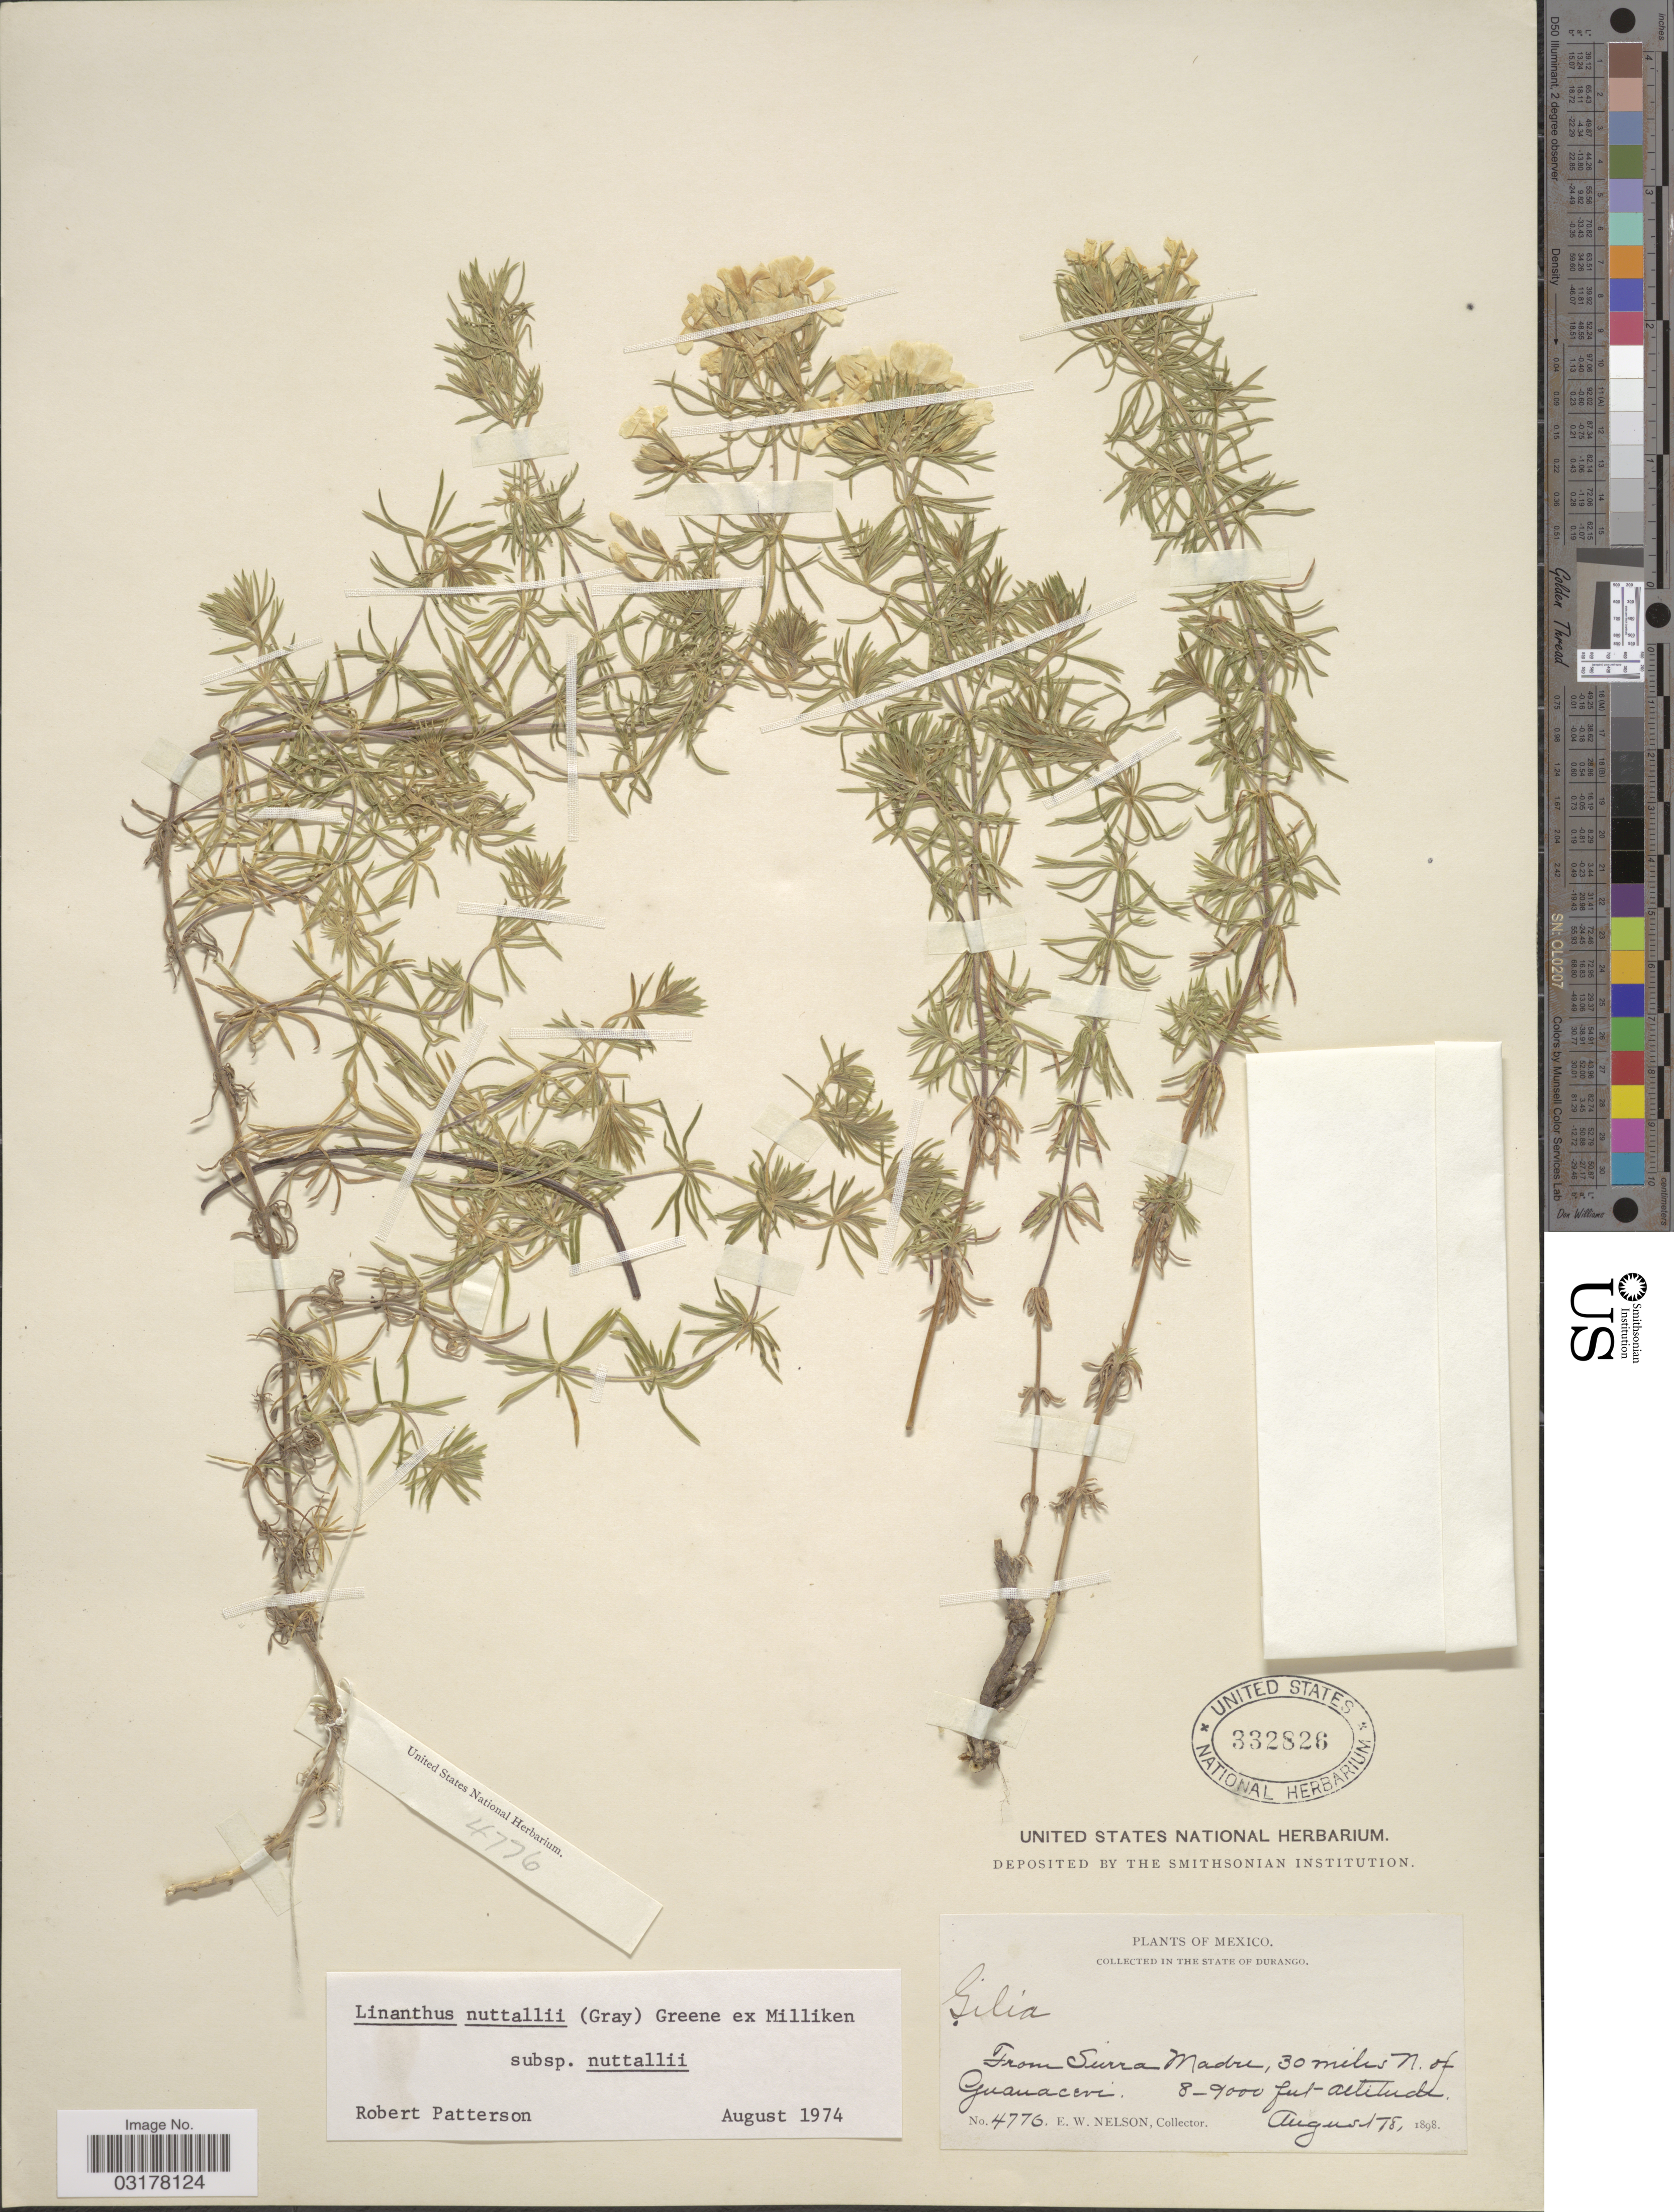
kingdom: Plantae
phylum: Tracheophyta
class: Magnoliopsida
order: Ericales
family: Polemoniaceae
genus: Leptosiphon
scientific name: Leptosiphon nuttallii subsp. nuttallii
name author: (A. Gray) J.M. Porter & L.A. Johnson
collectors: E. W. Nelson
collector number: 4776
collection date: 1898-08-18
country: Mexico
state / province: Durango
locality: From Sierra Madre, 30 miles N. of Guanacevi.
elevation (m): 2438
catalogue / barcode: US 332826